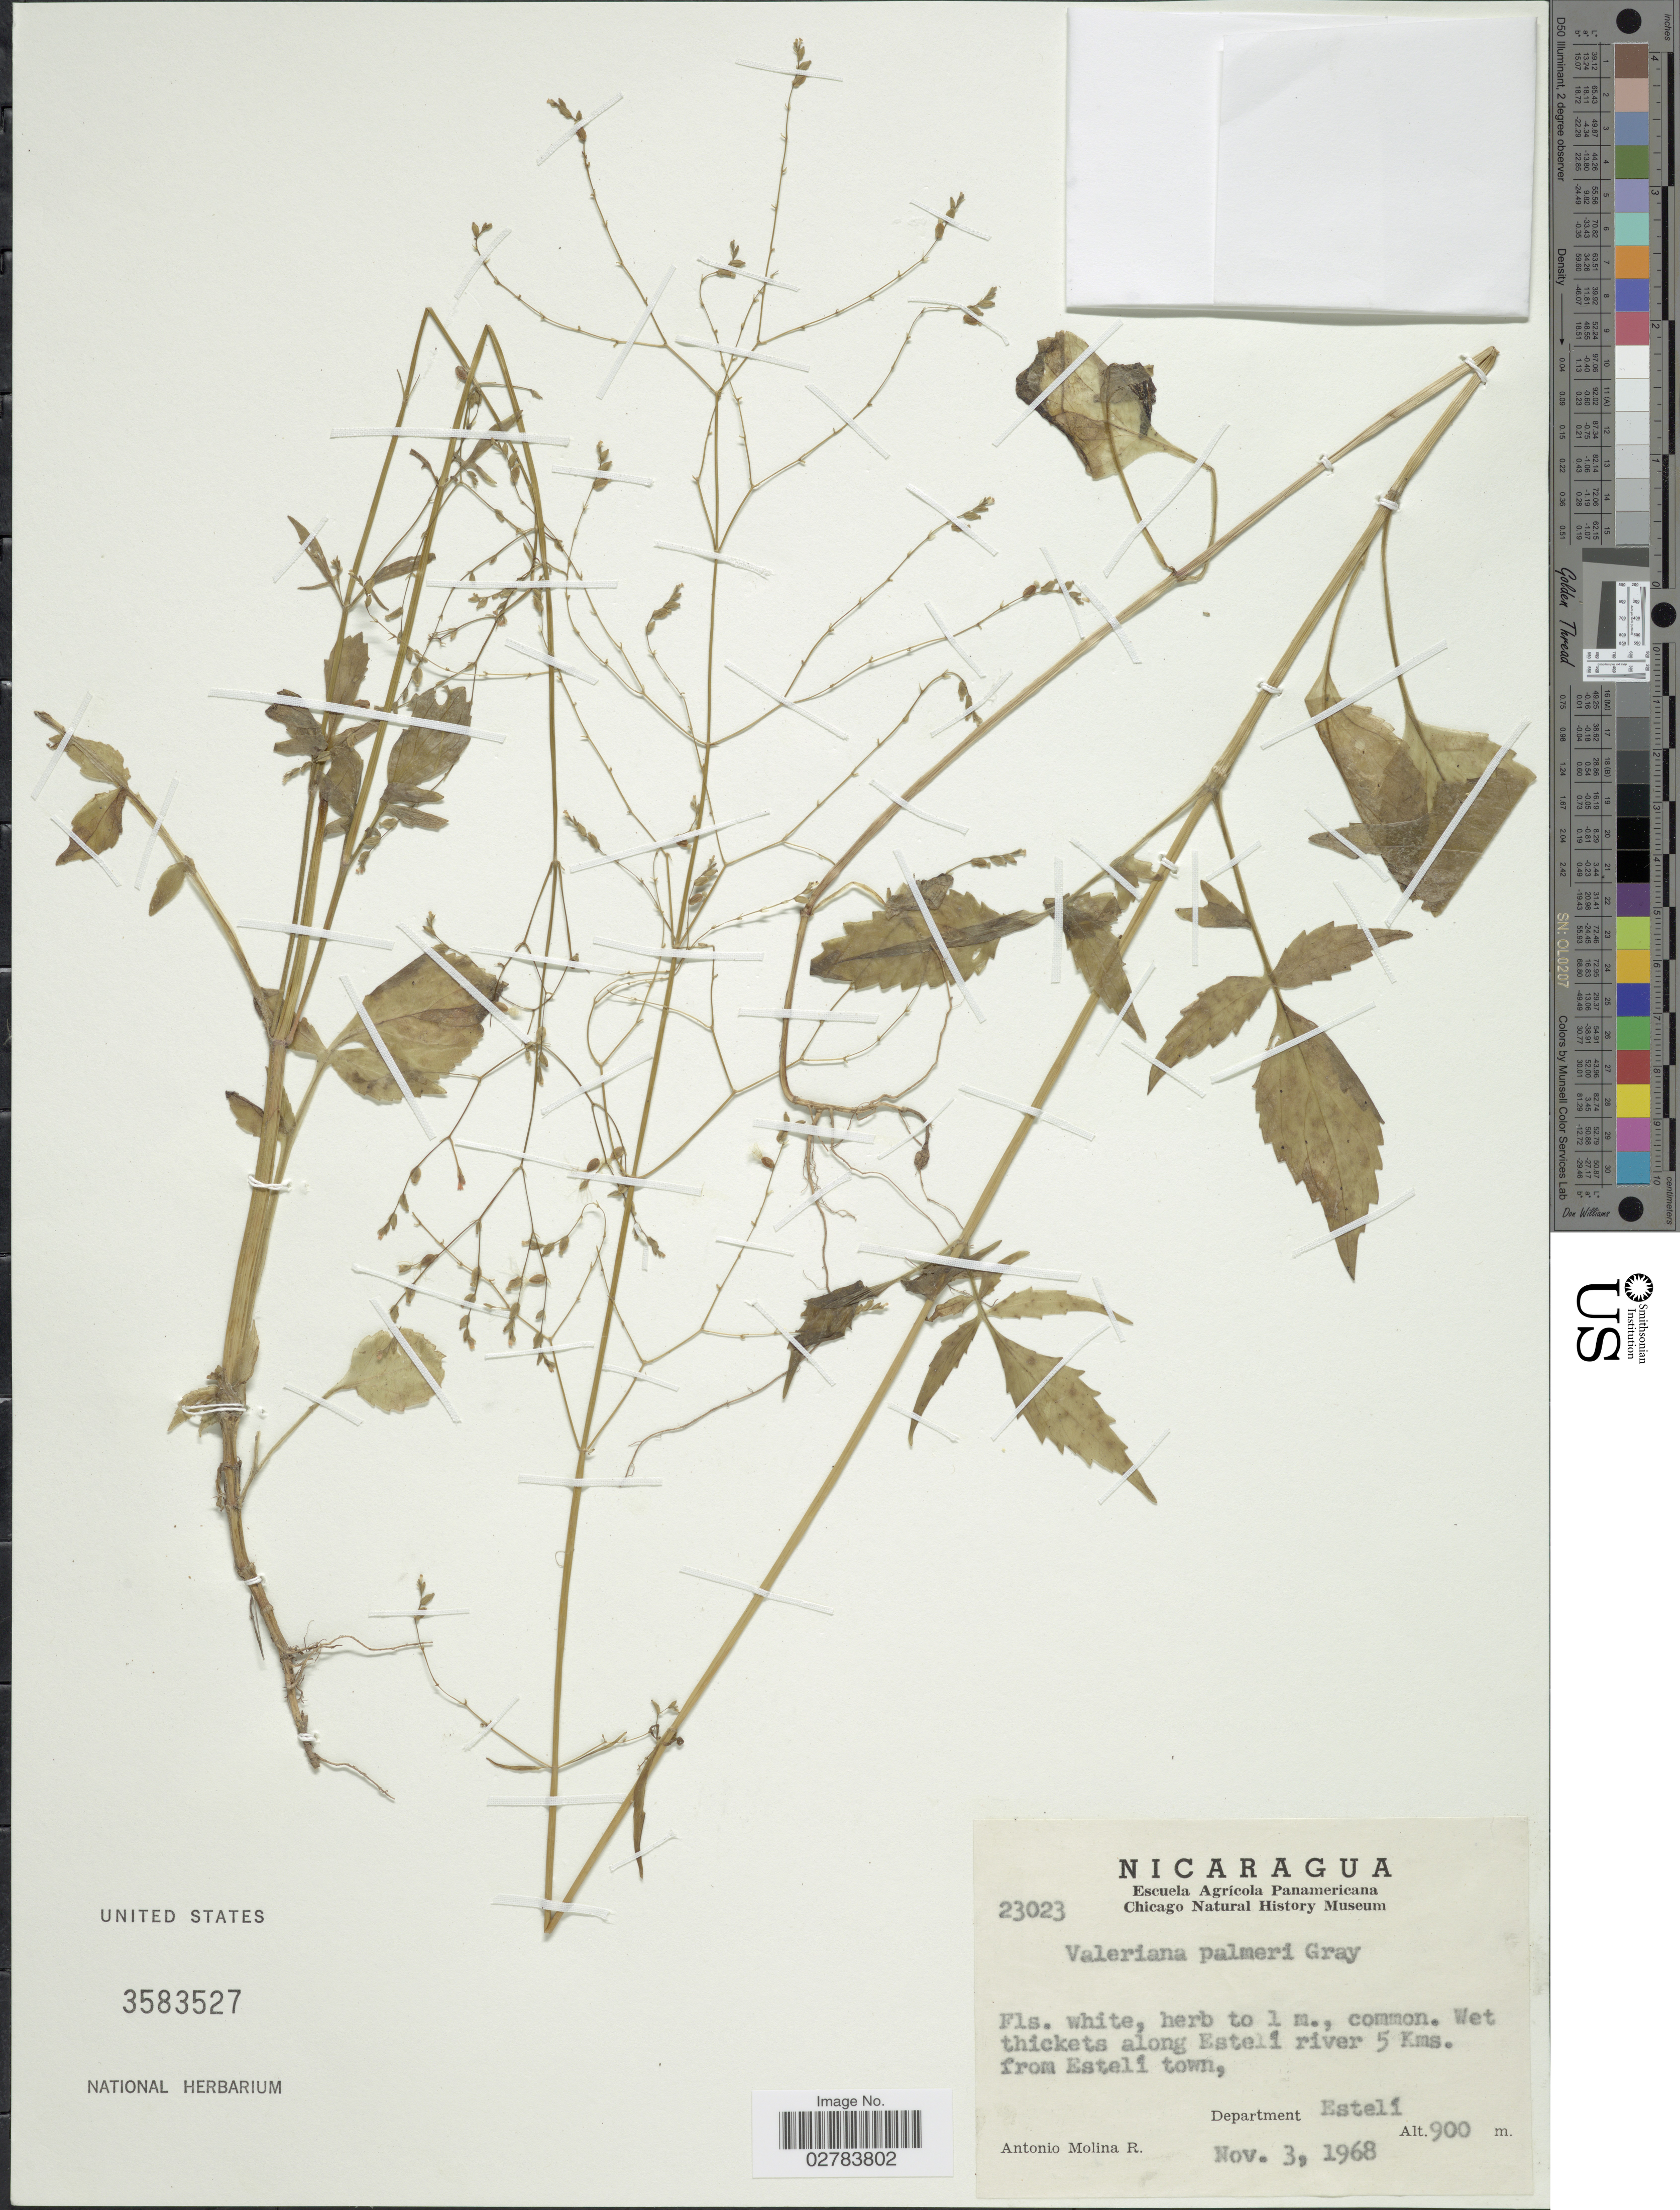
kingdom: Plantae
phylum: Tracheophyta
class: Magnoliopsida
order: Dipsacales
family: Caprifoliaceae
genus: Valeriana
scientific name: Valeriana palmeri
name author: A. Gray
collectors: A. Molina R.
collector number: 23023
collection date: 1968-11-03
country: Nicaragua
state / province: Esteli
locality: Wet thickets along Estelí river 5 Kms. from Estelí town, Department Estelí.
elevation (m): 900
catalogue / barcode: US 3583527